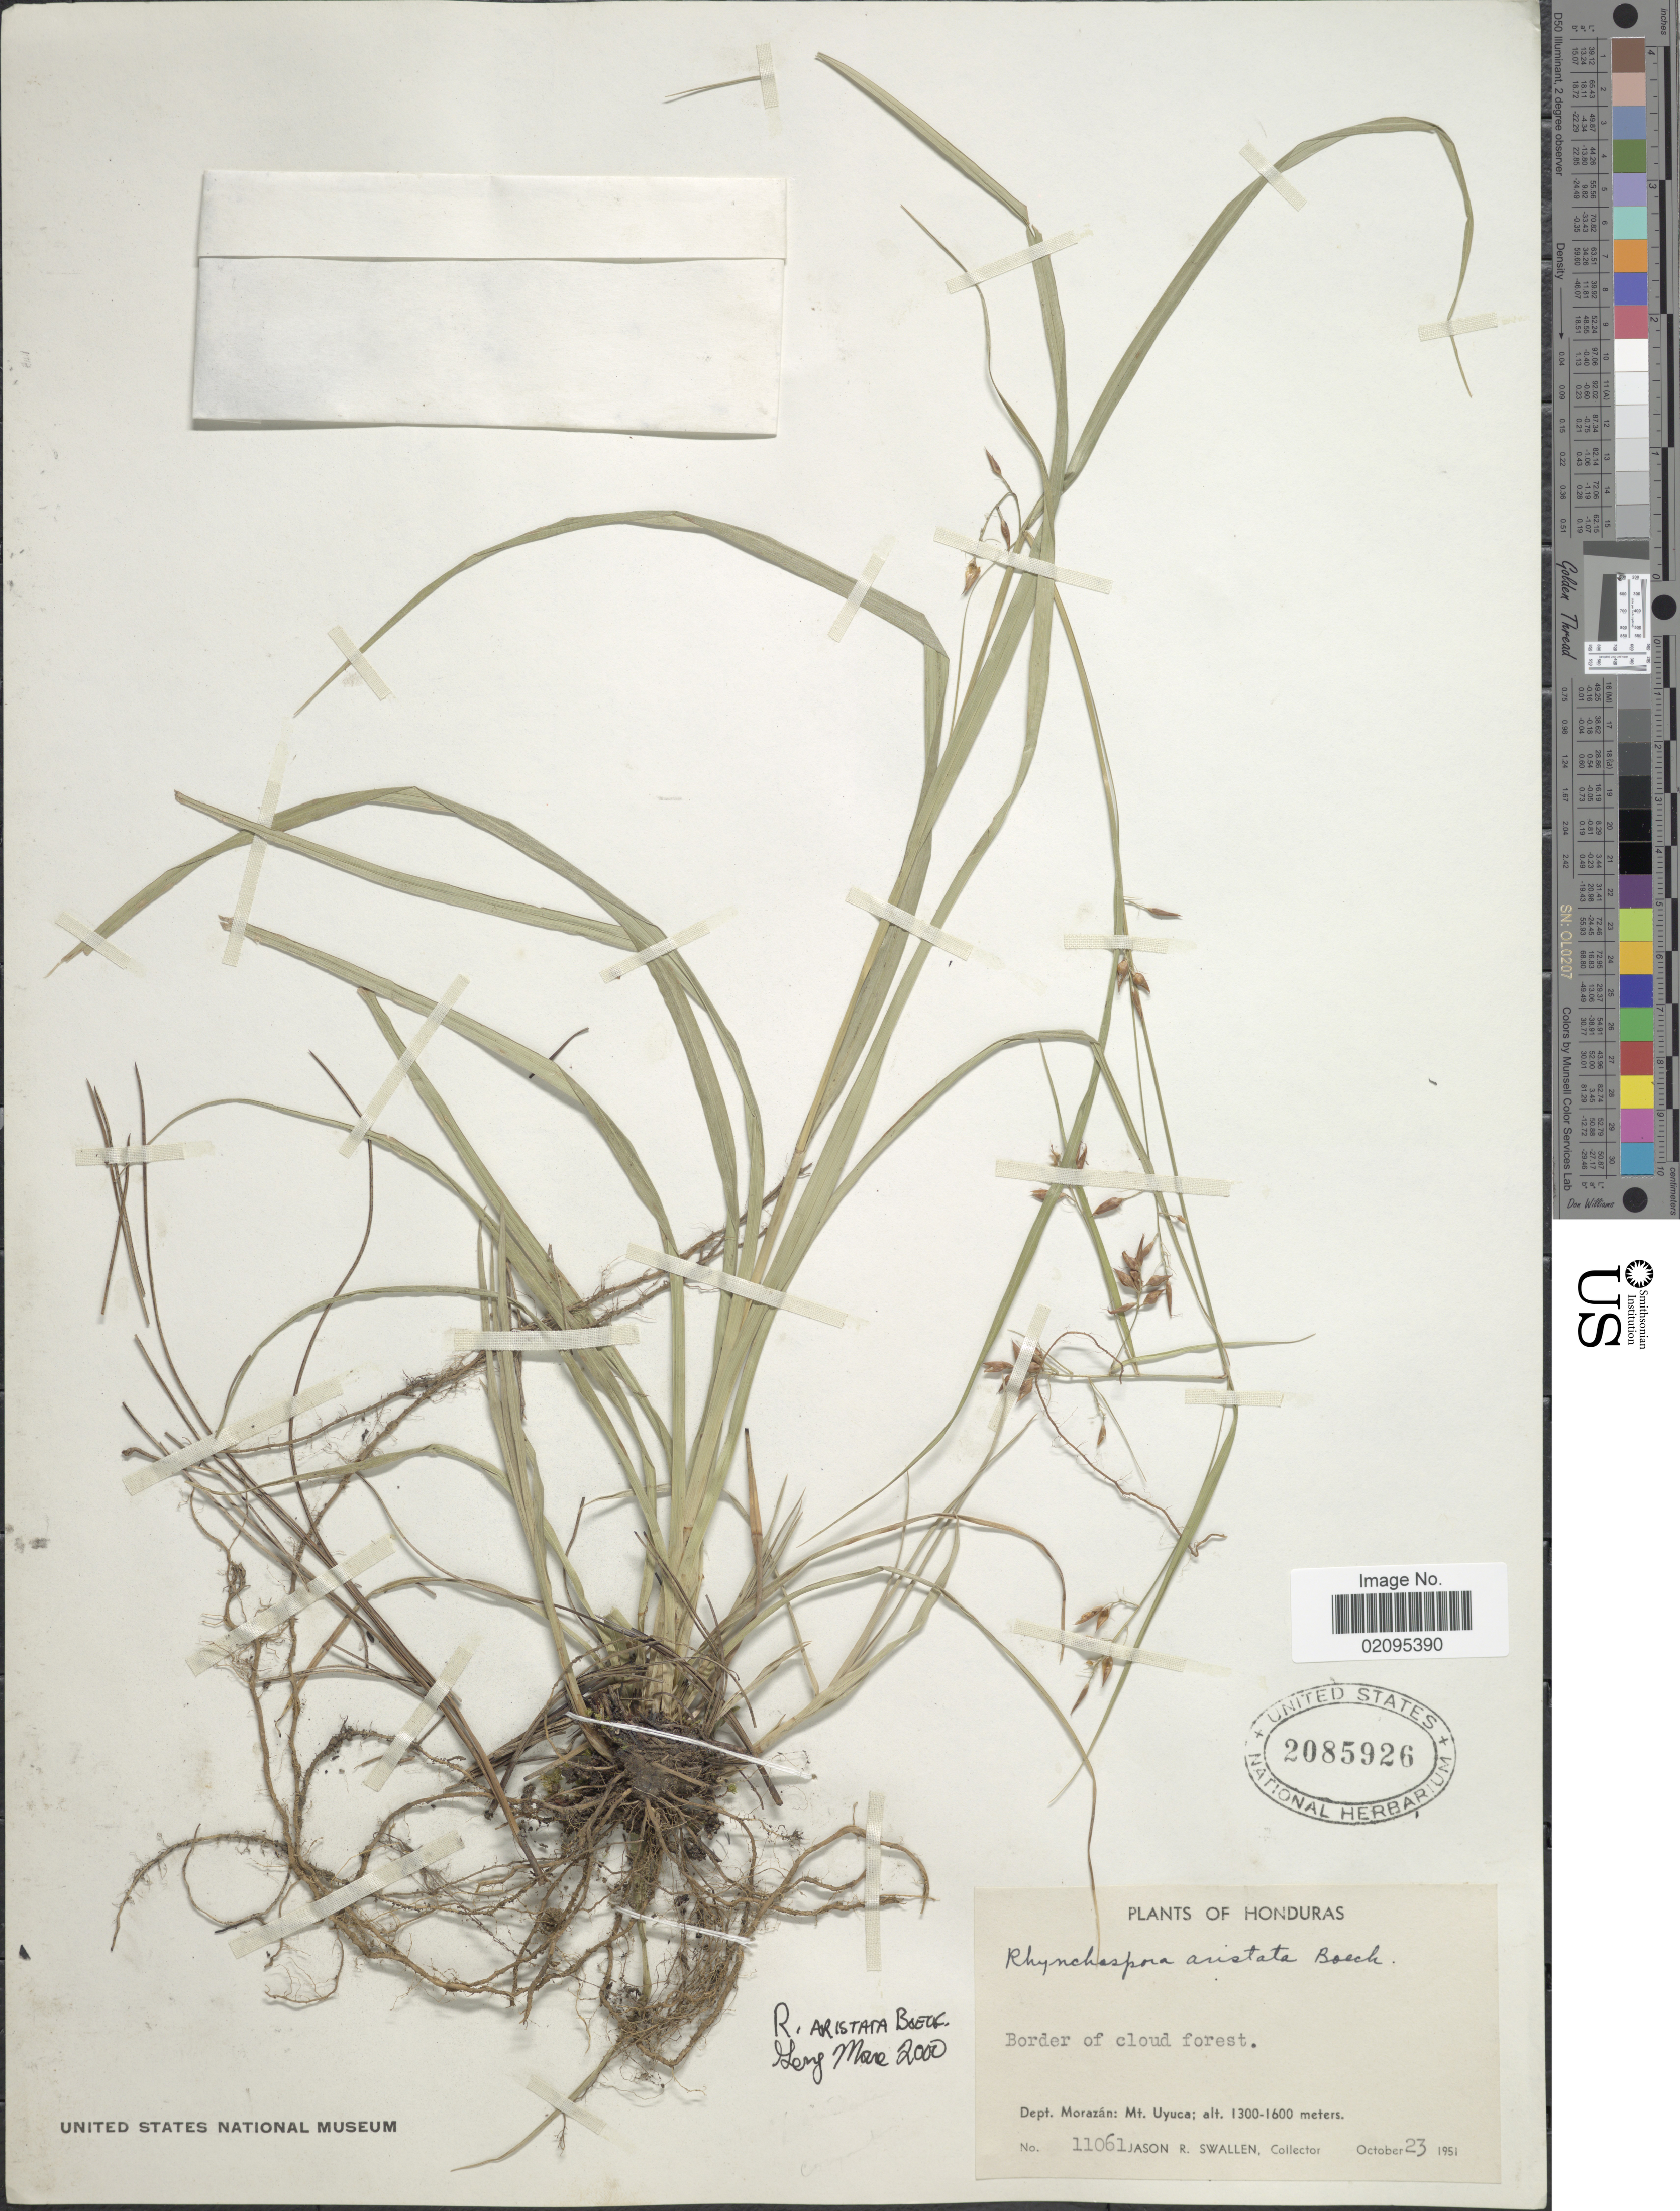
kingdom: Plantae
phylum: Tracheophyta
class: Liliopsida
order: Poales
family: Cyperaceae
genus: Rhynchospora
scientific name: Rhynchospora aristata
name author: Boeckeler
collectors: J. R. Swallen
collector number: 11061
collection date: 1951-10-23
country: Honduras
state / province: Fco. Morazán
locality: Border of cloud forest, Dept.Morazan, Mt. Oyuca.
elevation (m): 1300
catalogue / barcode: US 2085926